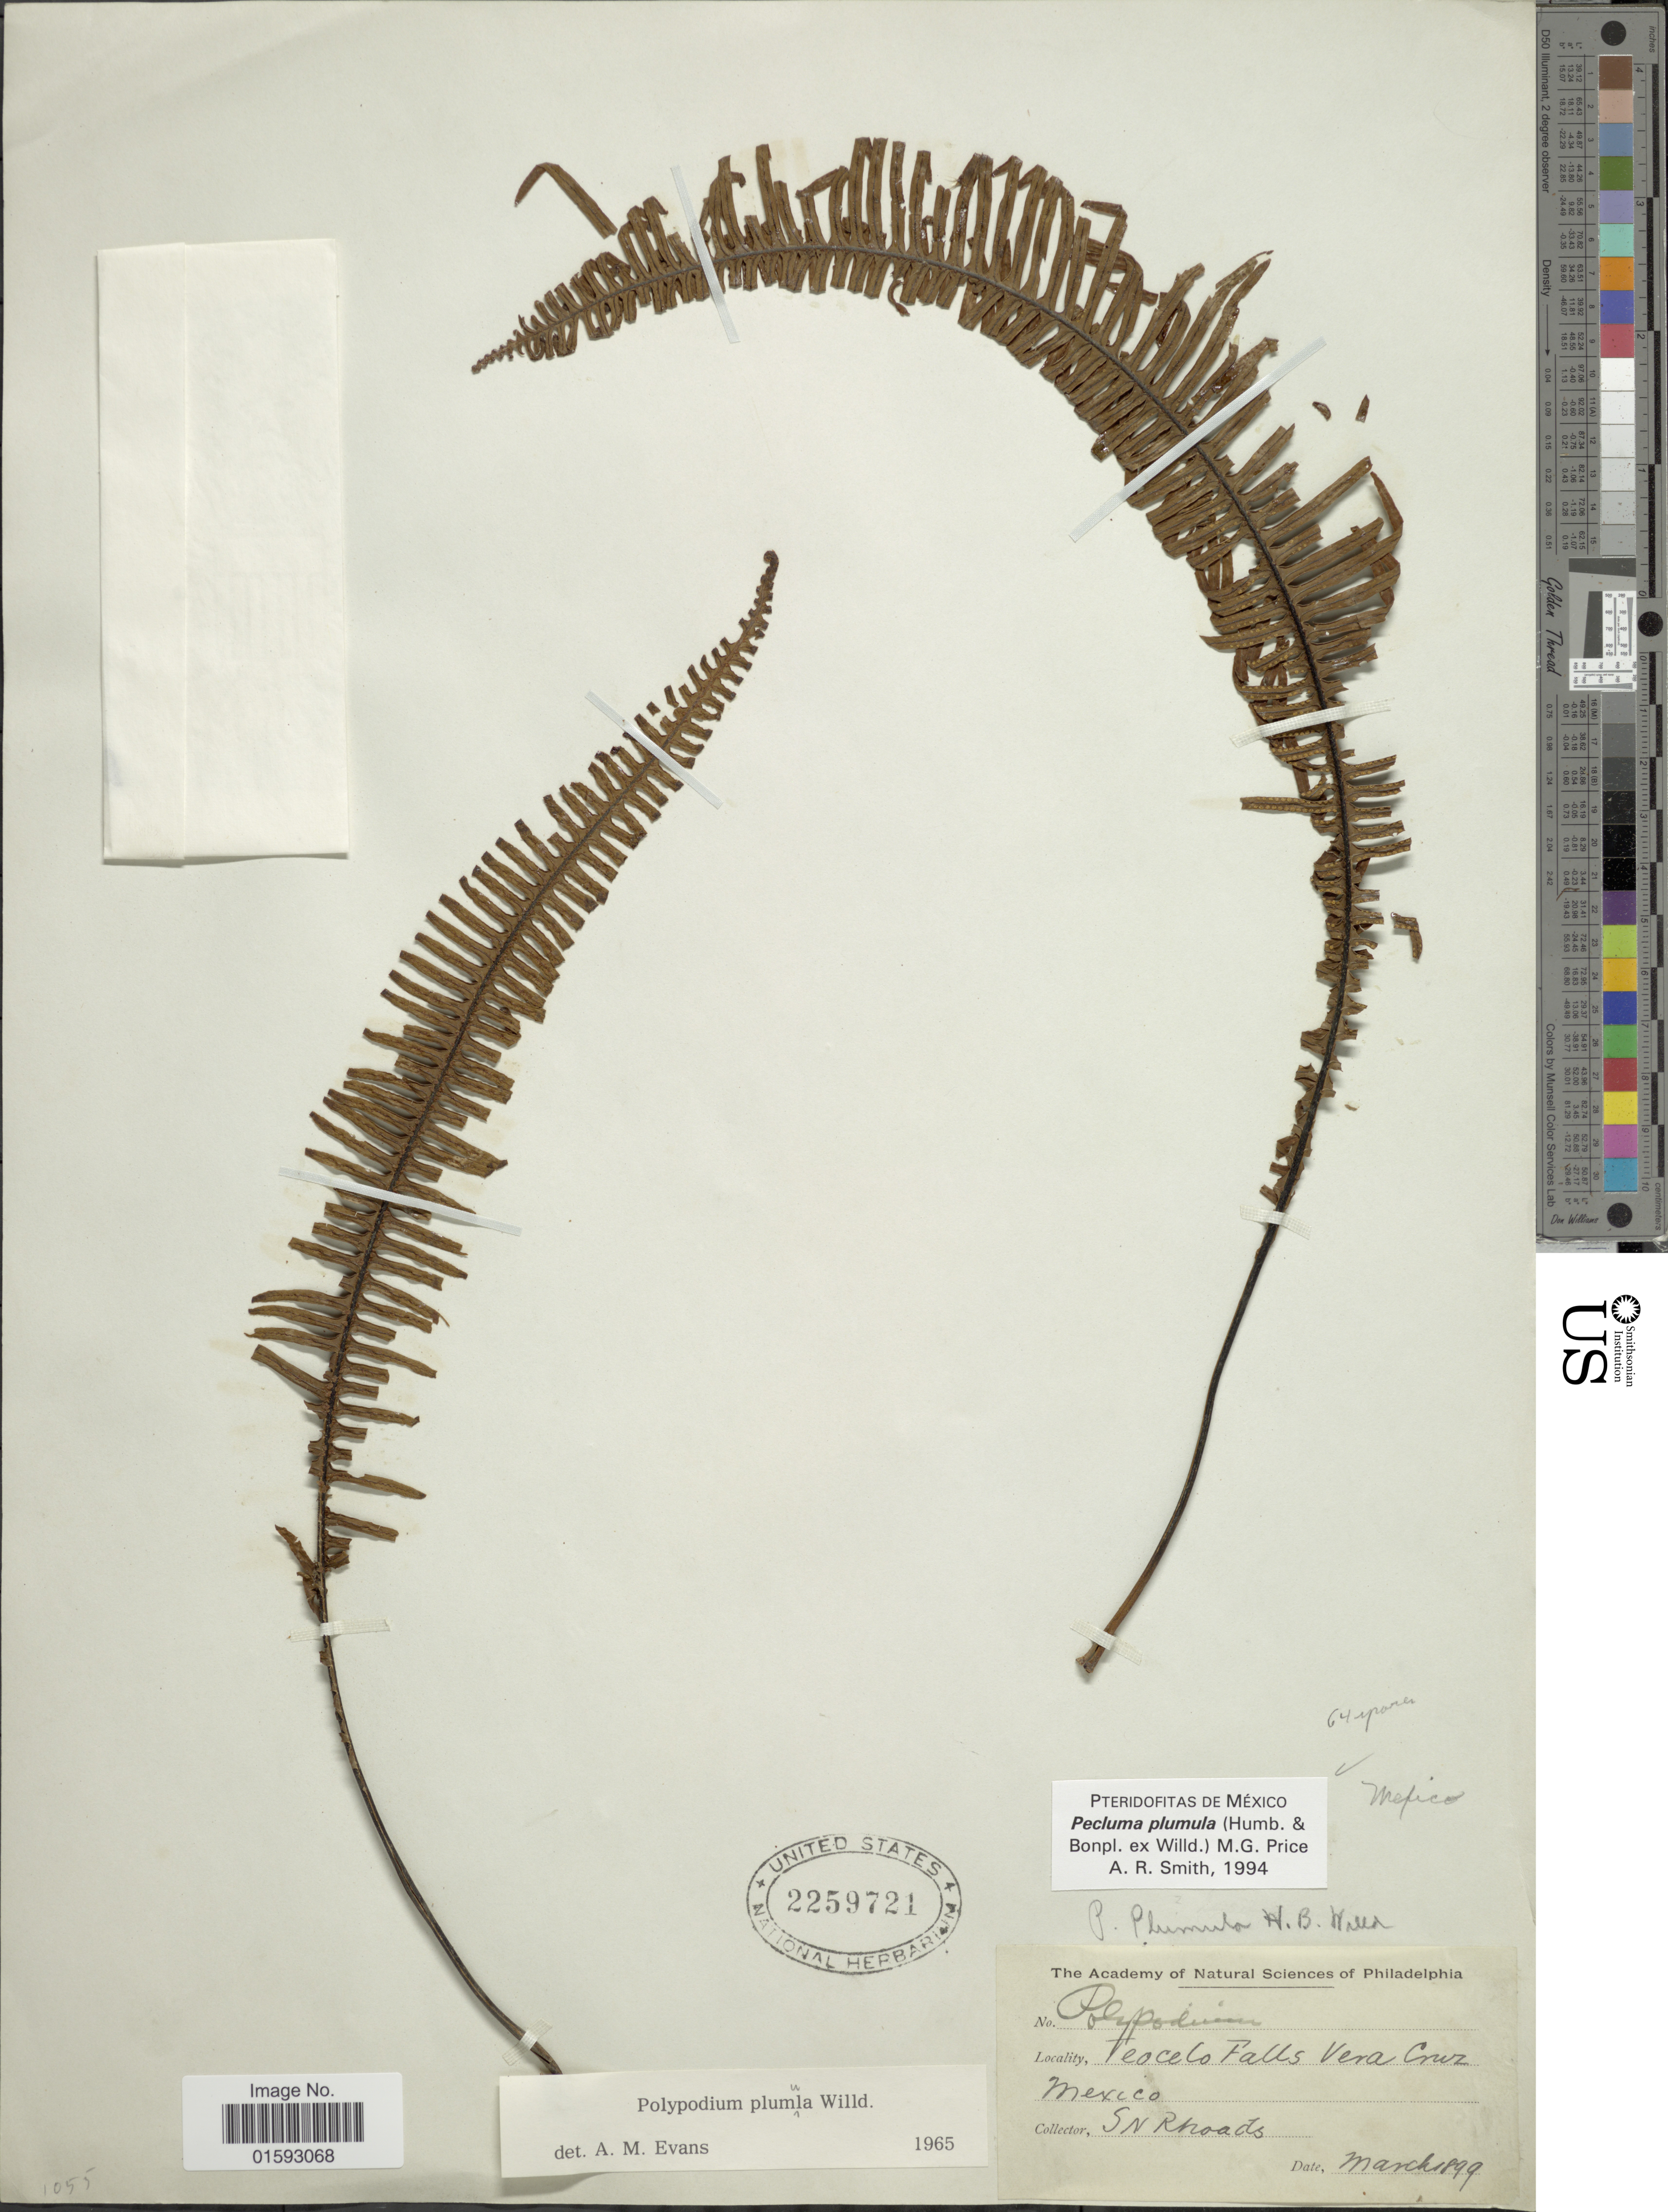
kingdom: Plantae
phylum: Tracheophyta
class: Polypodiopsida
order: Polypodiales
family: Polypodiaceae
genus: Pecluma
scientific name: Pecluma plumula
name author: (Humb. & Bonpl. ex Willd.) M.G. Price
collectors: S. Rhoads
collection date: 1889-03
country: Mexico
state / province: Veracruz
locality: Teocelo Falls Vera Cruz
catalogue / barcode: US 2259721